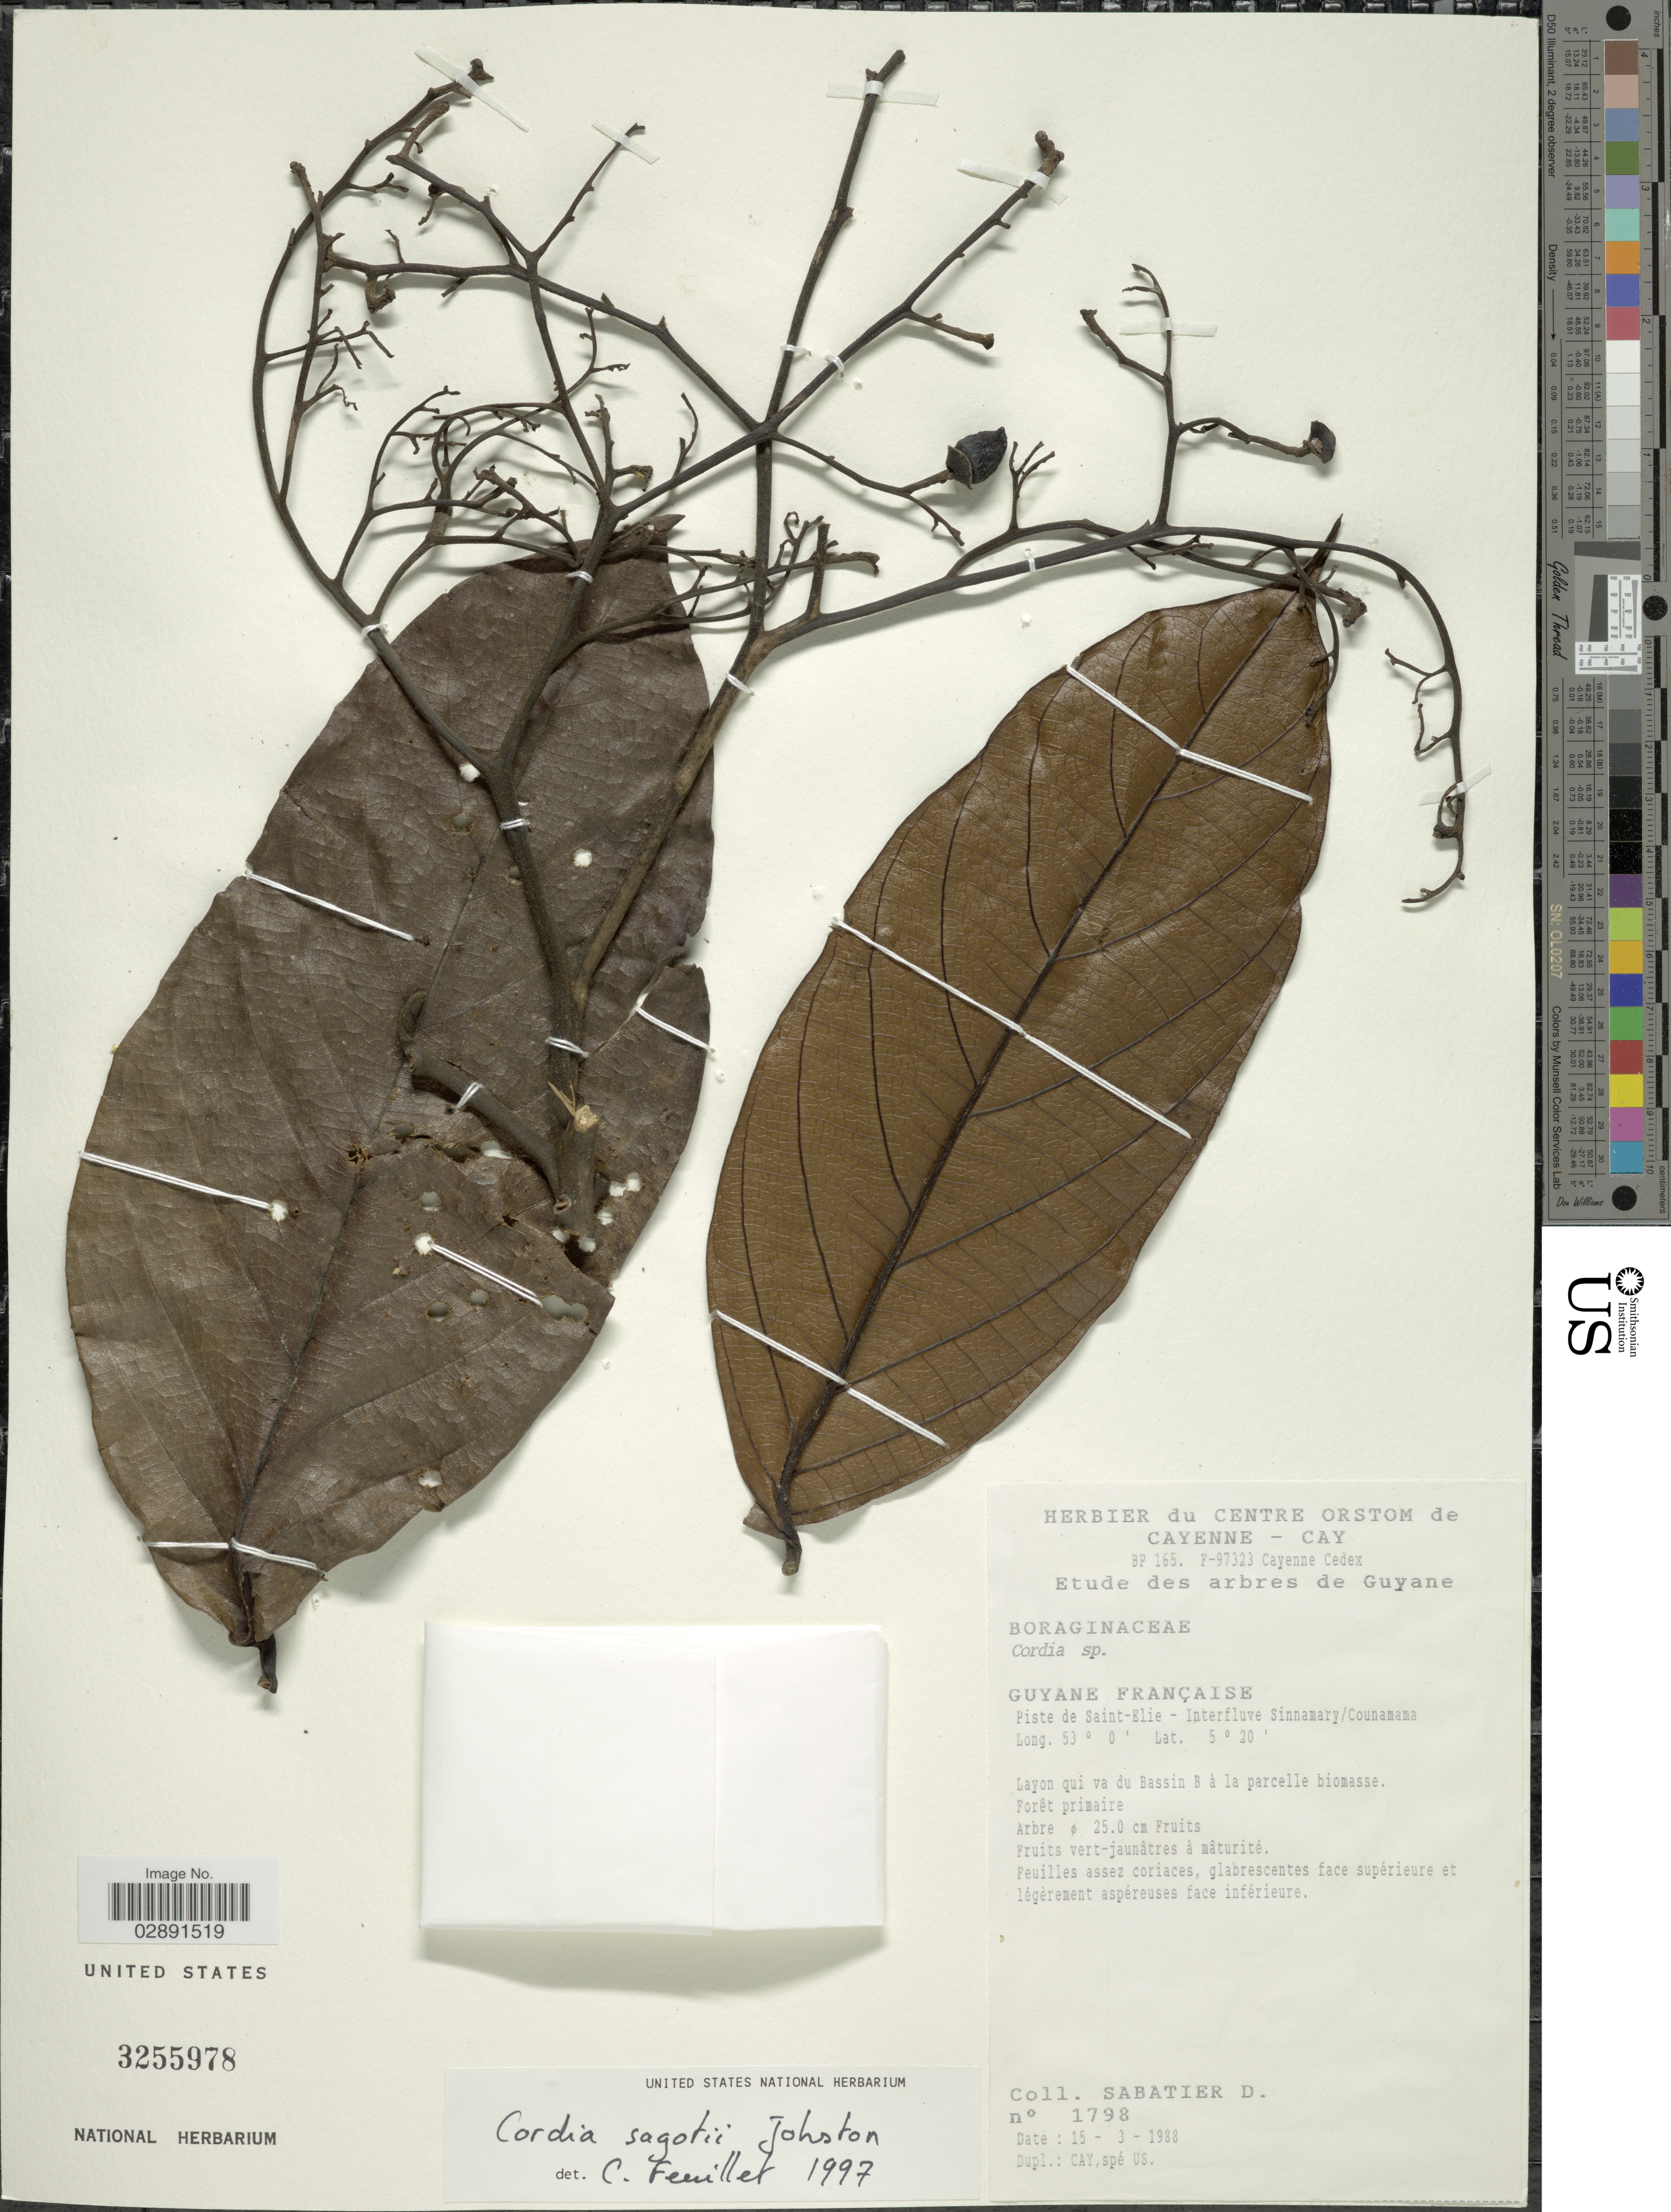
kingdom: Plantae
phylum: Tracheophyta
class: Magnoliopsida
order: Boraginales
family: Cordiaceae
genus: Cordia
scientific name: Cordia sagotii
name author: I.M. Johnst.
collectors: D. Sabatier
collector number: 1798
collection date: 1988-03-15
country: French Guiana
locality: Guyane Française. Piste de Saint-Elie - Interfluve Sinnamary/ Counamama.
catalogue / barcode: US 3255978